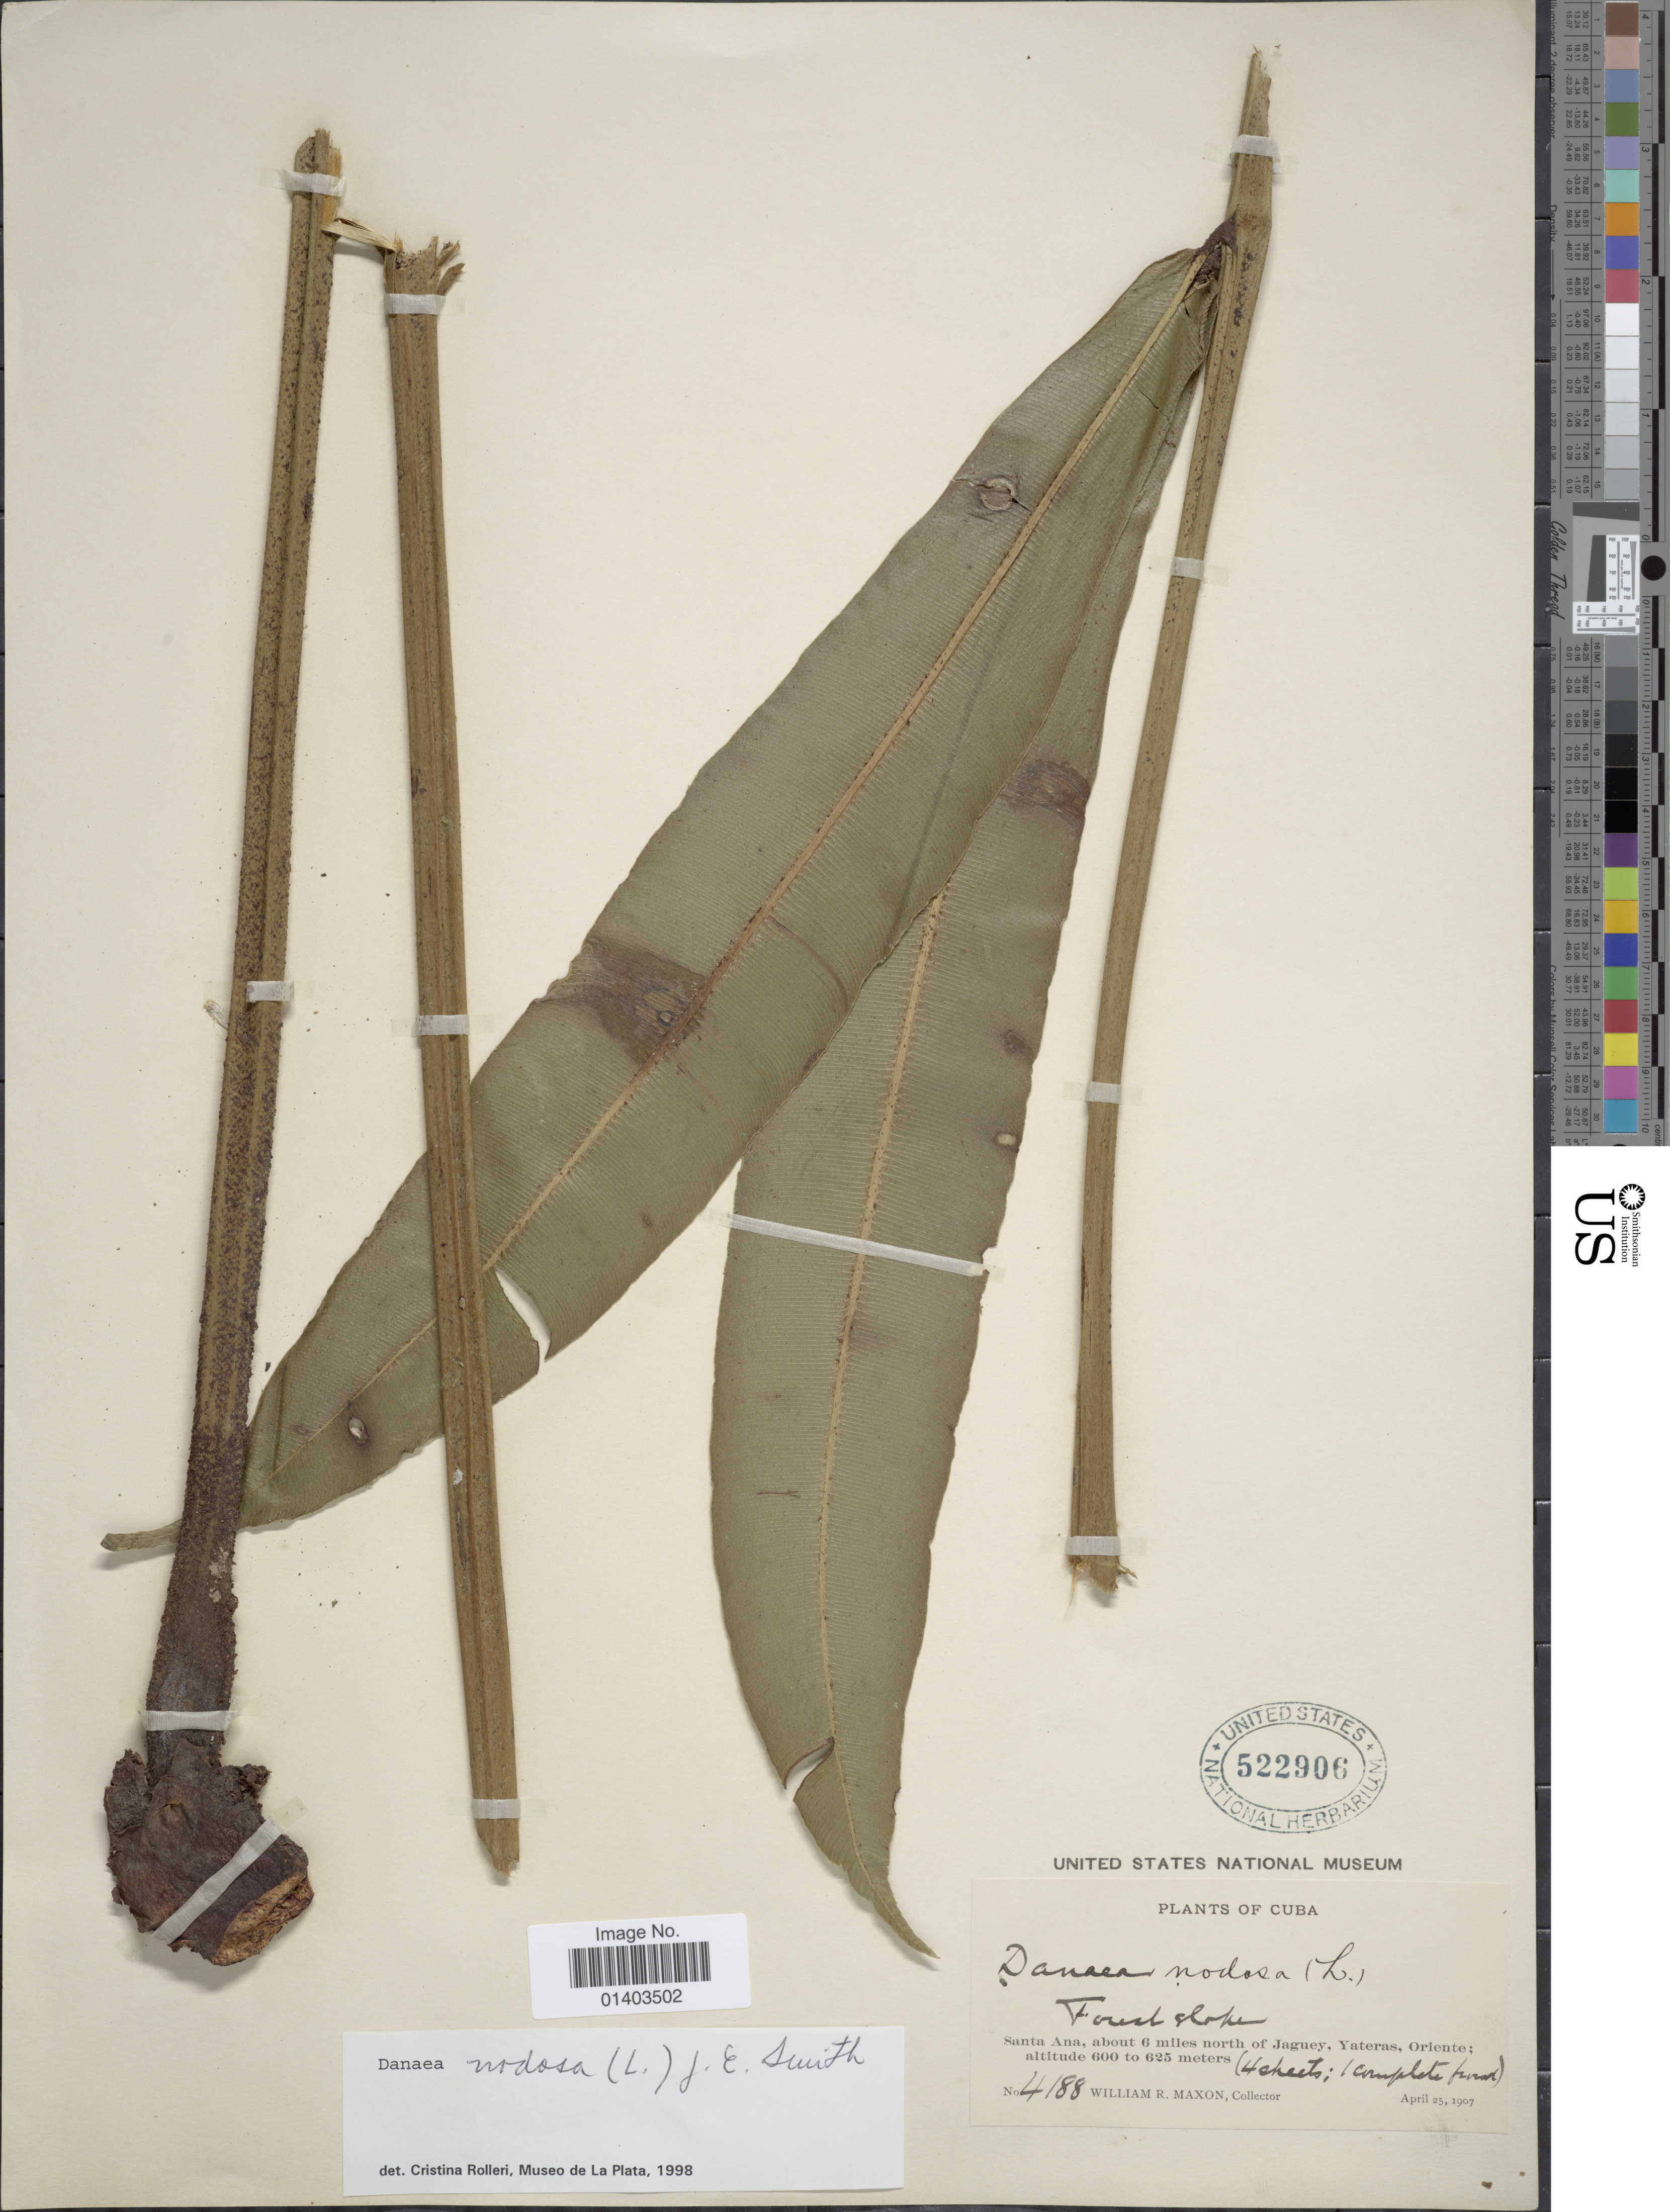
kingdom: Plantae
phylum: Tracheophyta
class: Polypodiopsida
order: Marattiales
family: Marattiaceae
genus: Danaea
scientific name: Danaea nodosa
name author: (L.) Sm.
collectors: W. R. Maxon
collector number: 4188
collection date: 1907-04-25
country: Cuba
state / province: Oriente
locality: Santa Ana, about 6 miles north of Jaguey, Yateras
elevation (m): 600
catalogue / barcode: US 522906